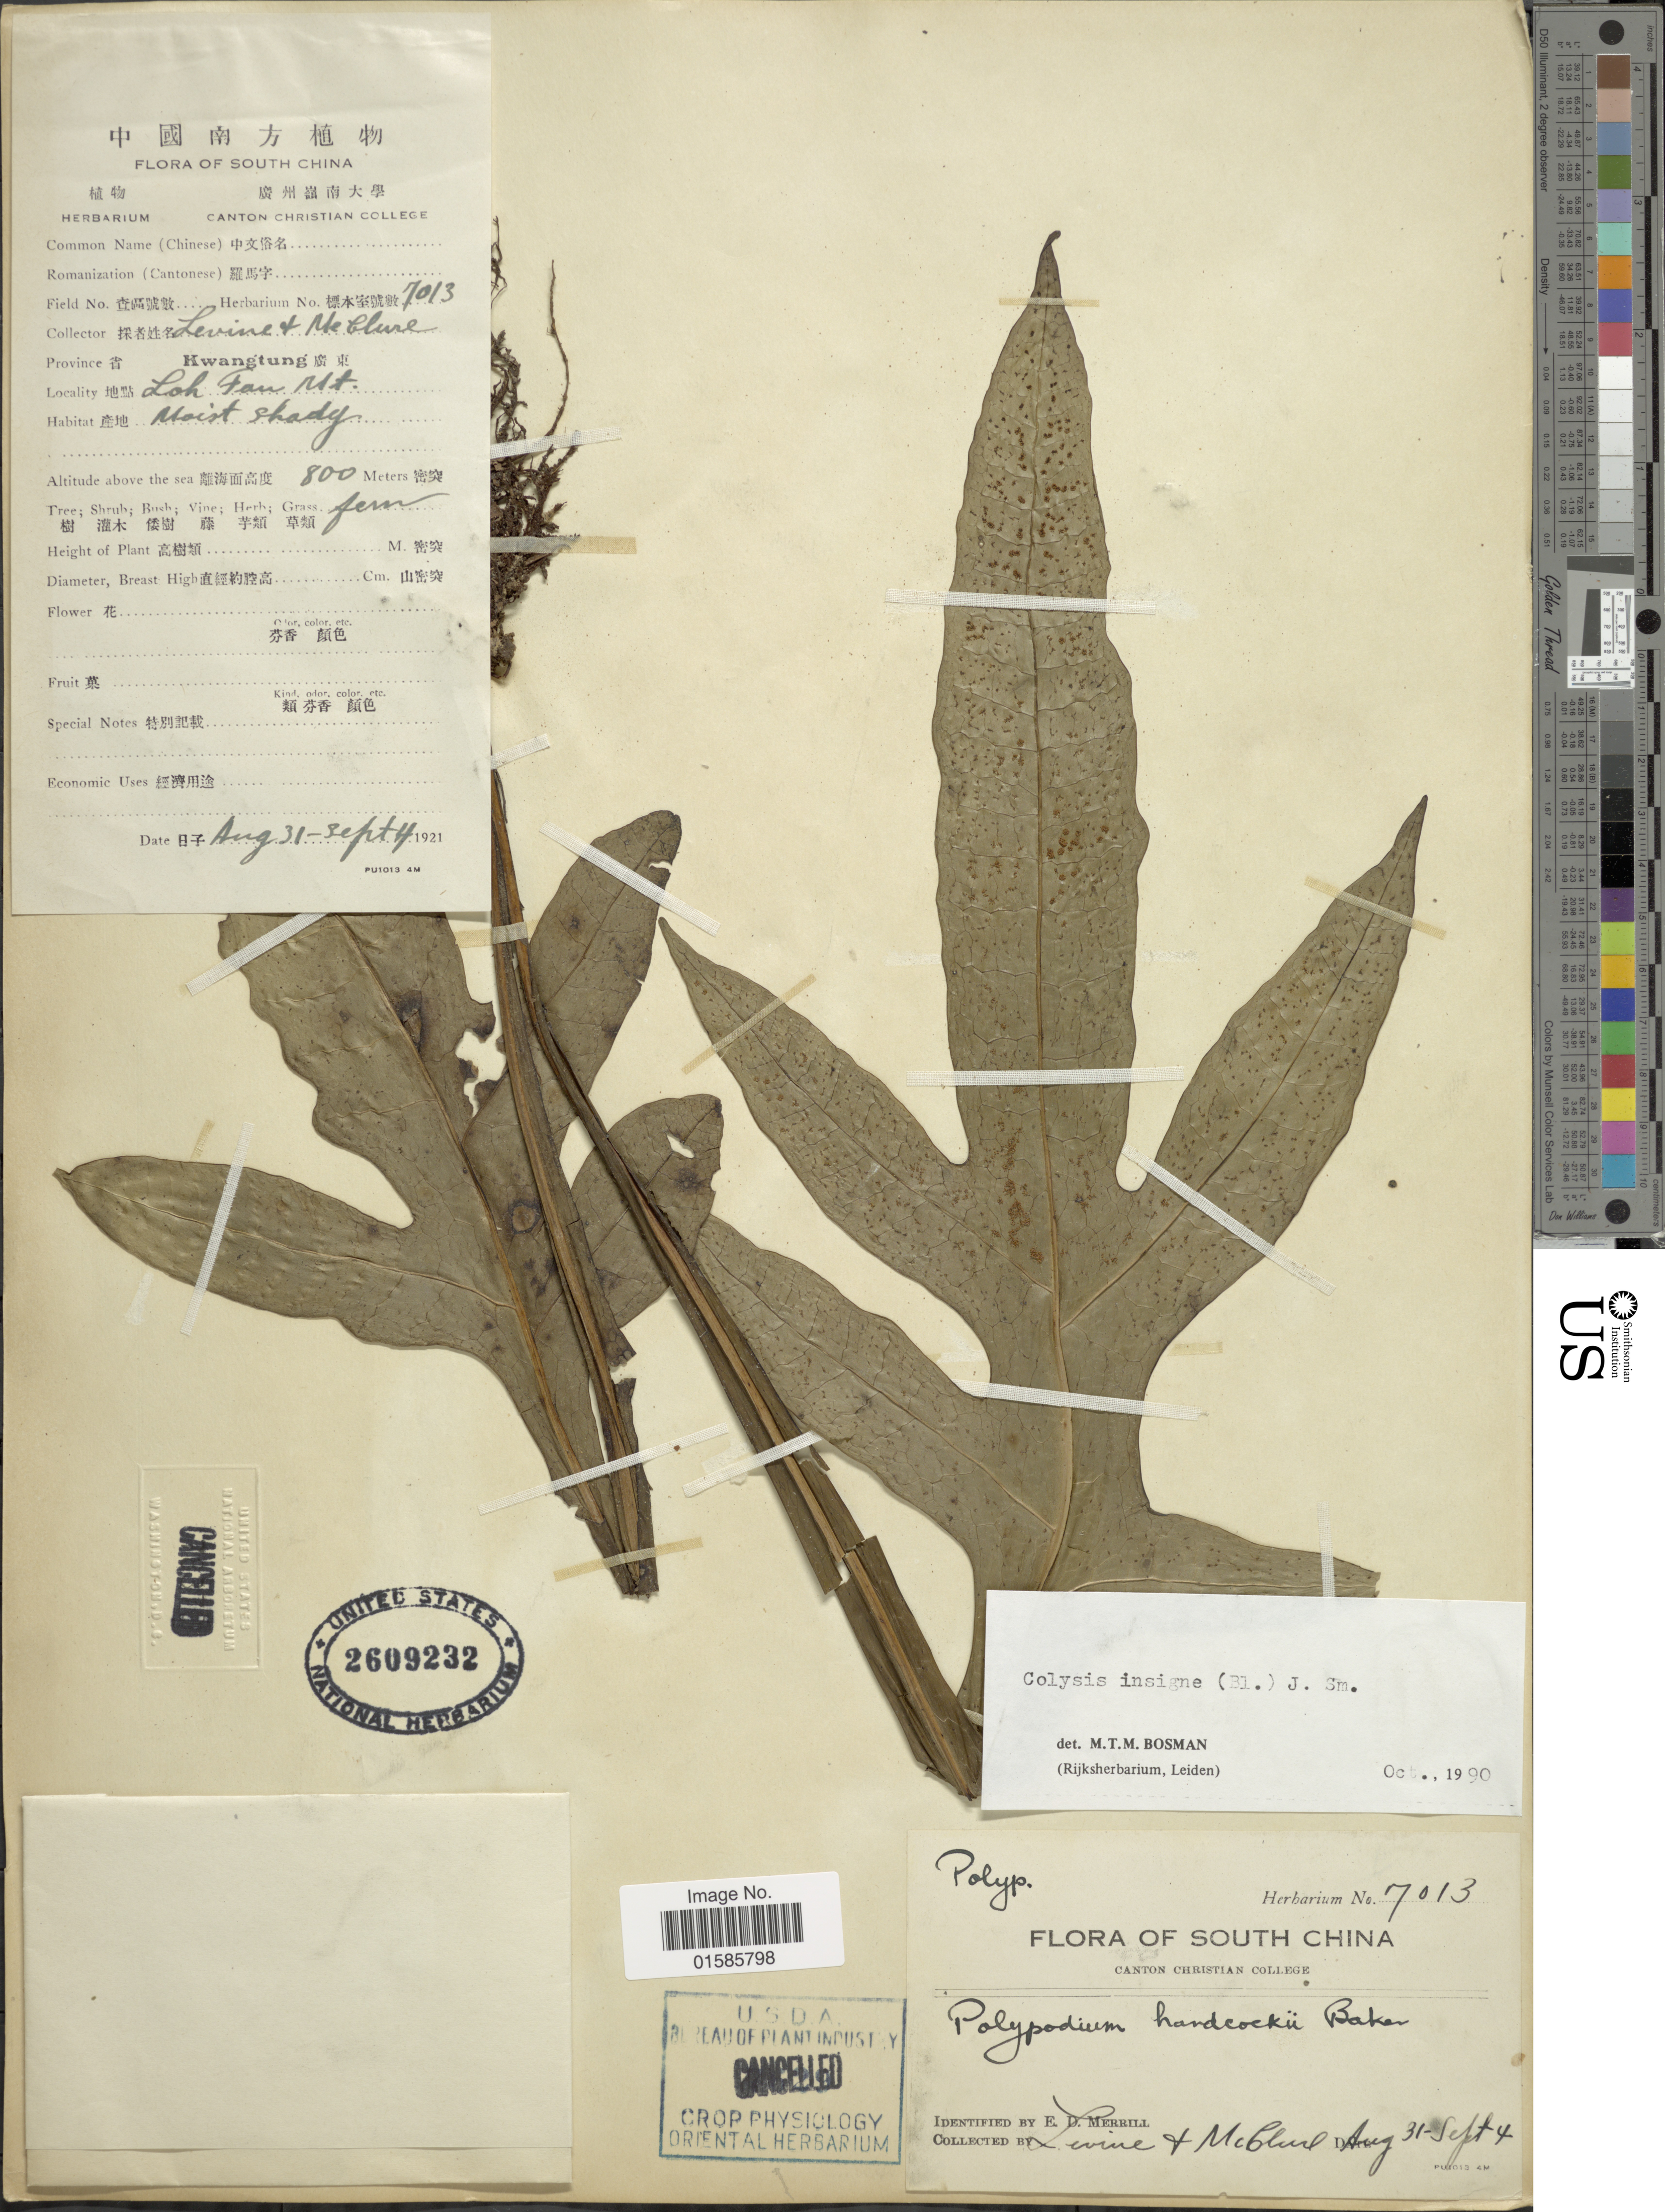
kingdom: Plantae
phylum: Tracheophyta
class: Polypodiopsida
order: Polypodiales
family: Polypodiaceae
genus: Microsorum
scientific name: Microsorum insigne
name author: (Blume) Copel.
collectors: -. Levine & McClure, --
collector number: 7013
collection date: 1921-08-31/1921-09-04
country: China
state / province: Guangdong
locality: South China, Kwangtung, Loh Fau Mt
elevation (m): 800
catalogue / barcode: US 2609232